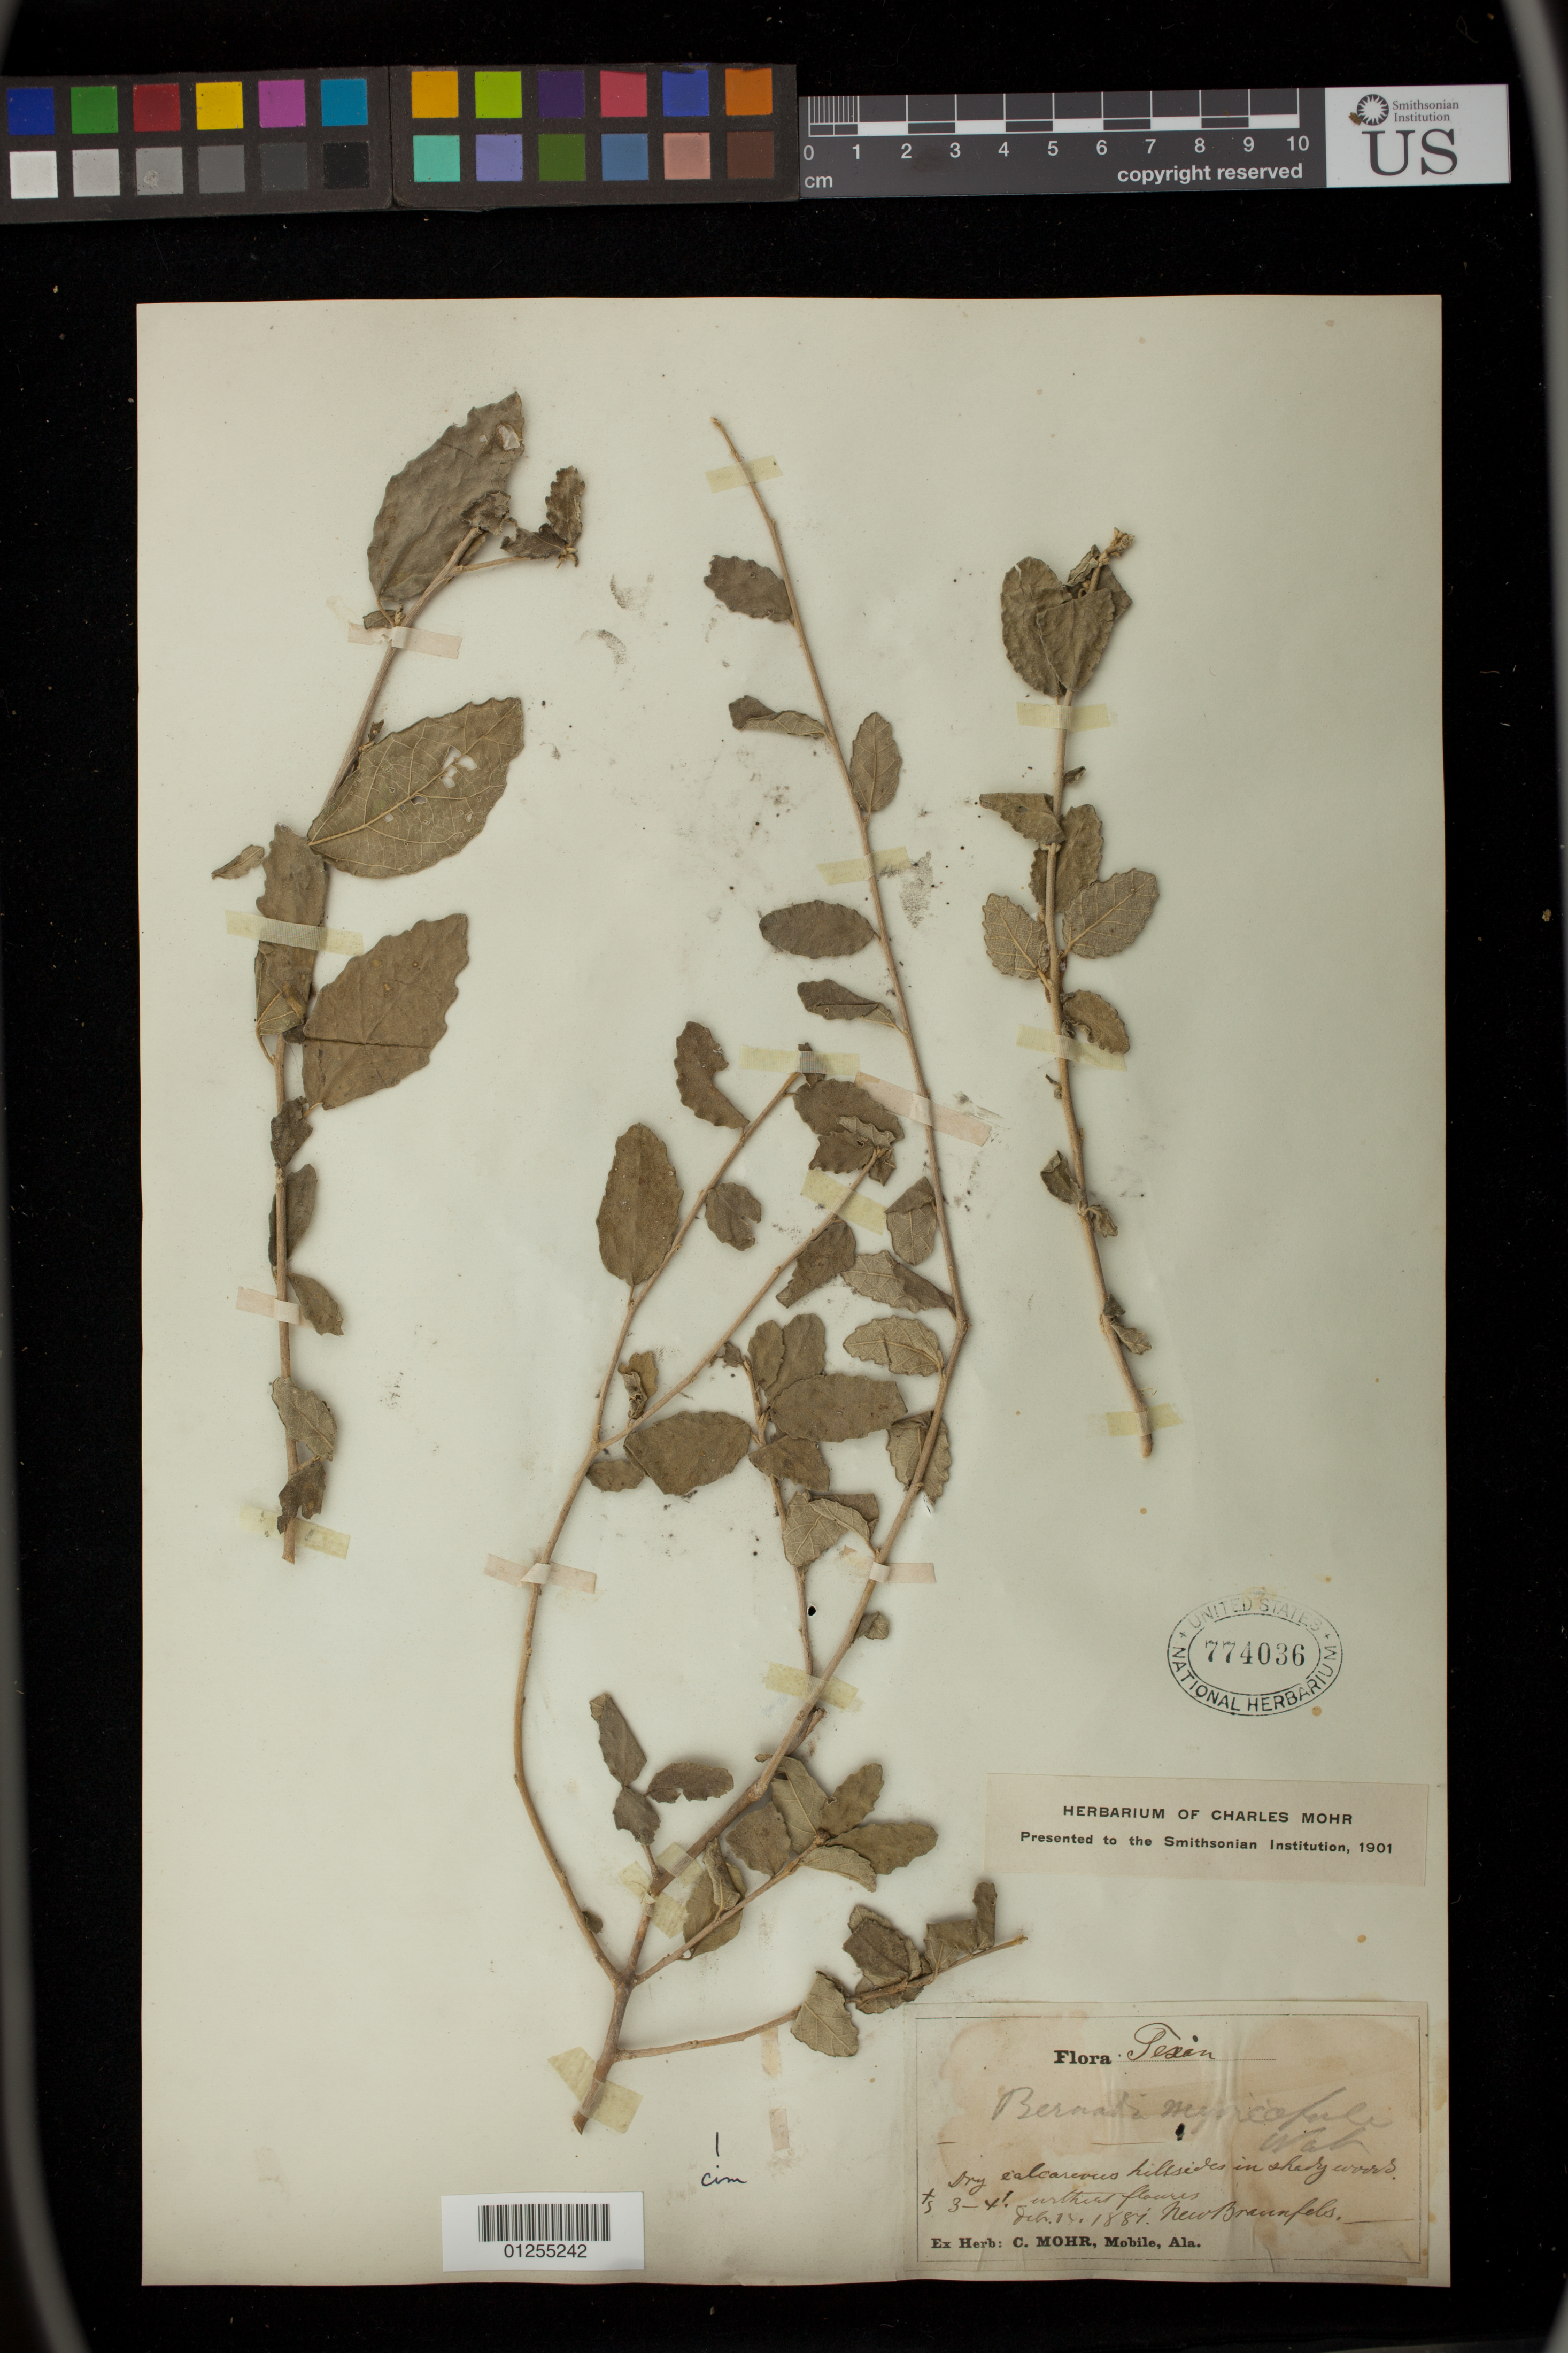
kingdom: Plantae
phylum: Tracheophyta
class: Magnoliopsida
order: Malpighiales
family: Euphorbiaceae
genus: Bernardia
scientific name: Bernardia myricifolia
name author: (Scheele) S. Watson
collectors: M. Mohr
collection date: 1887-07-14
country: United States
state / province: Alabama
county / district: Mobile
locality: New Braunfels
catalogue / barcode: US 774036